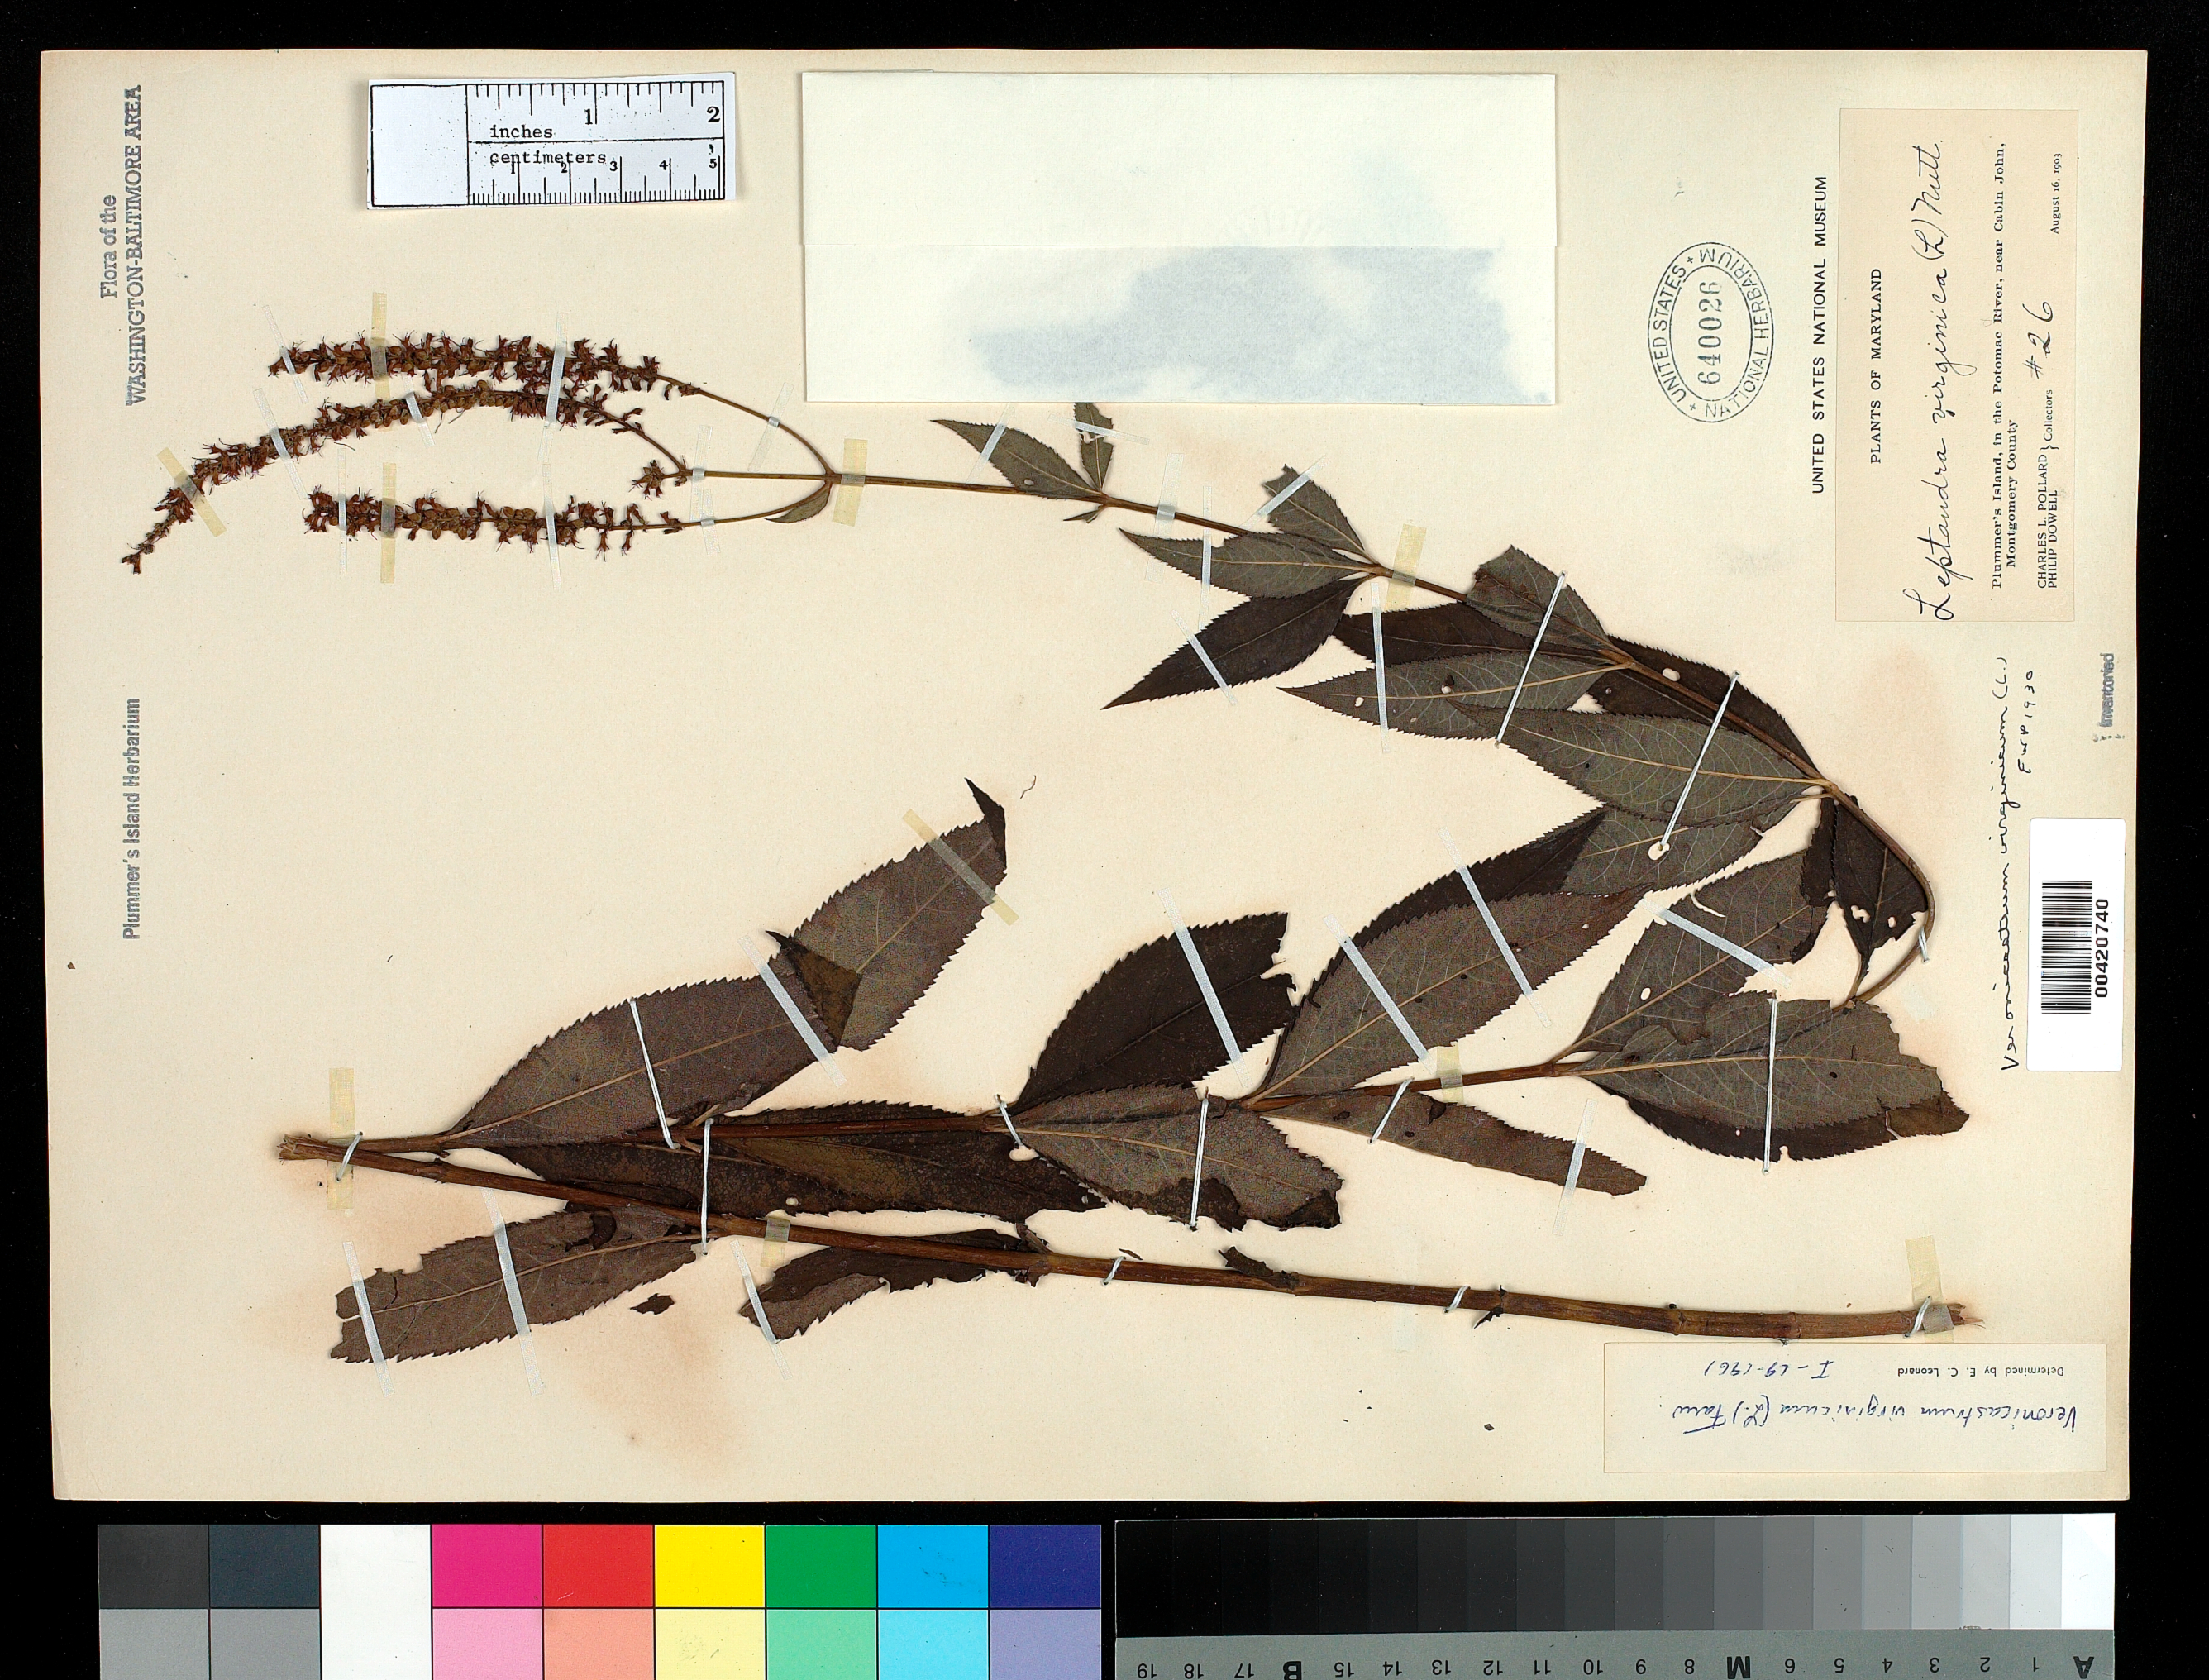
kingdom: Plantae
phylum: Tracheophyta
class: Magnoliopsida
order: Lamiales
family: Plantaginaceae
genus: Veronicastrum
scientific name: Veronicastrum virginicum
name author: (L.) Farw.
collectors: C. L. Pollard & P. Dowell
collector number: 26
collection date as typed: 16 Aug 1903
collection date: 1903-08-16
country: United States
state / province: Maryland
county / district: Montgomery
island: Plummers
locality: Plummer's Island C. & O. Canal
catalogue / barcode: US 640026